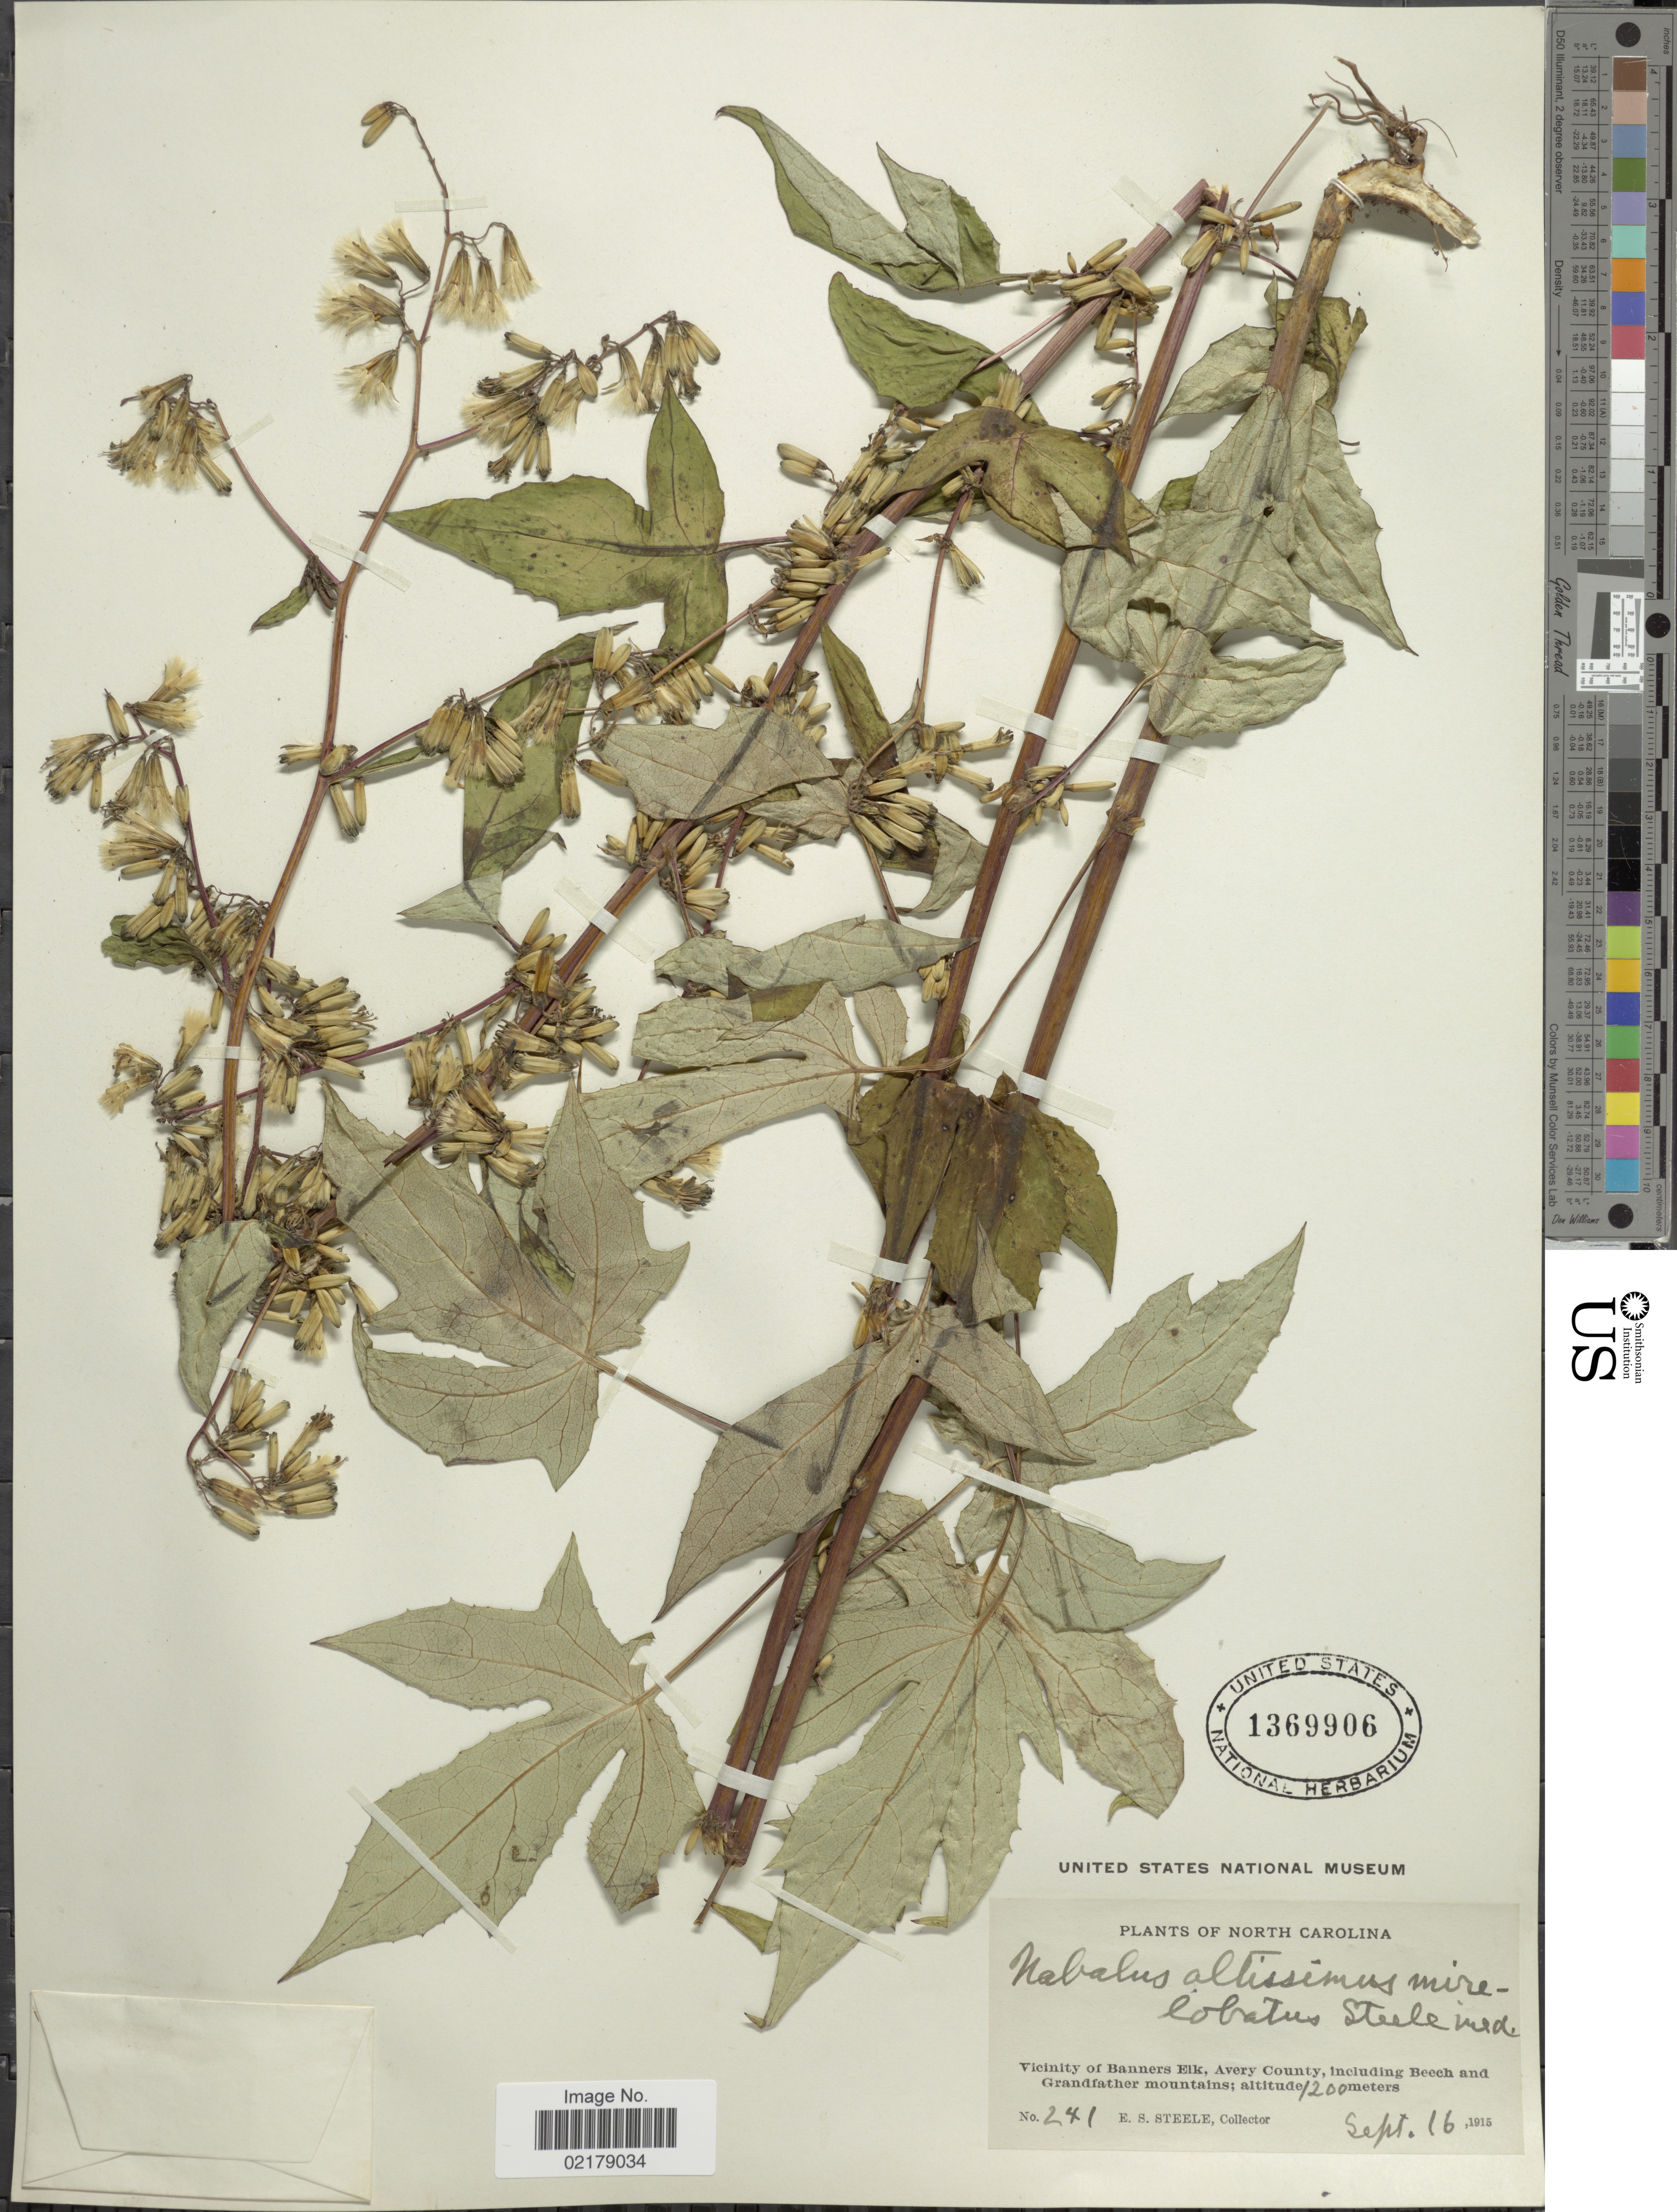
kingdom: Plantae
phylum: Tracheophyta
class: Magnoliopsida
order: Asterales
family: Asteraceae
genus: Nabalus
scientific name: Nabalus altissimus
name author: (L.) Hook.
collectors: E. Steele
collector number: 241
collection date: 1915-09-16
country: United States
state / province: North Carolina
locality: Vicinity of Banners Elk, Avery County, including Beech and Grandfather mountains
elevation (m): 1200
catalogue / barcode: US 1369906